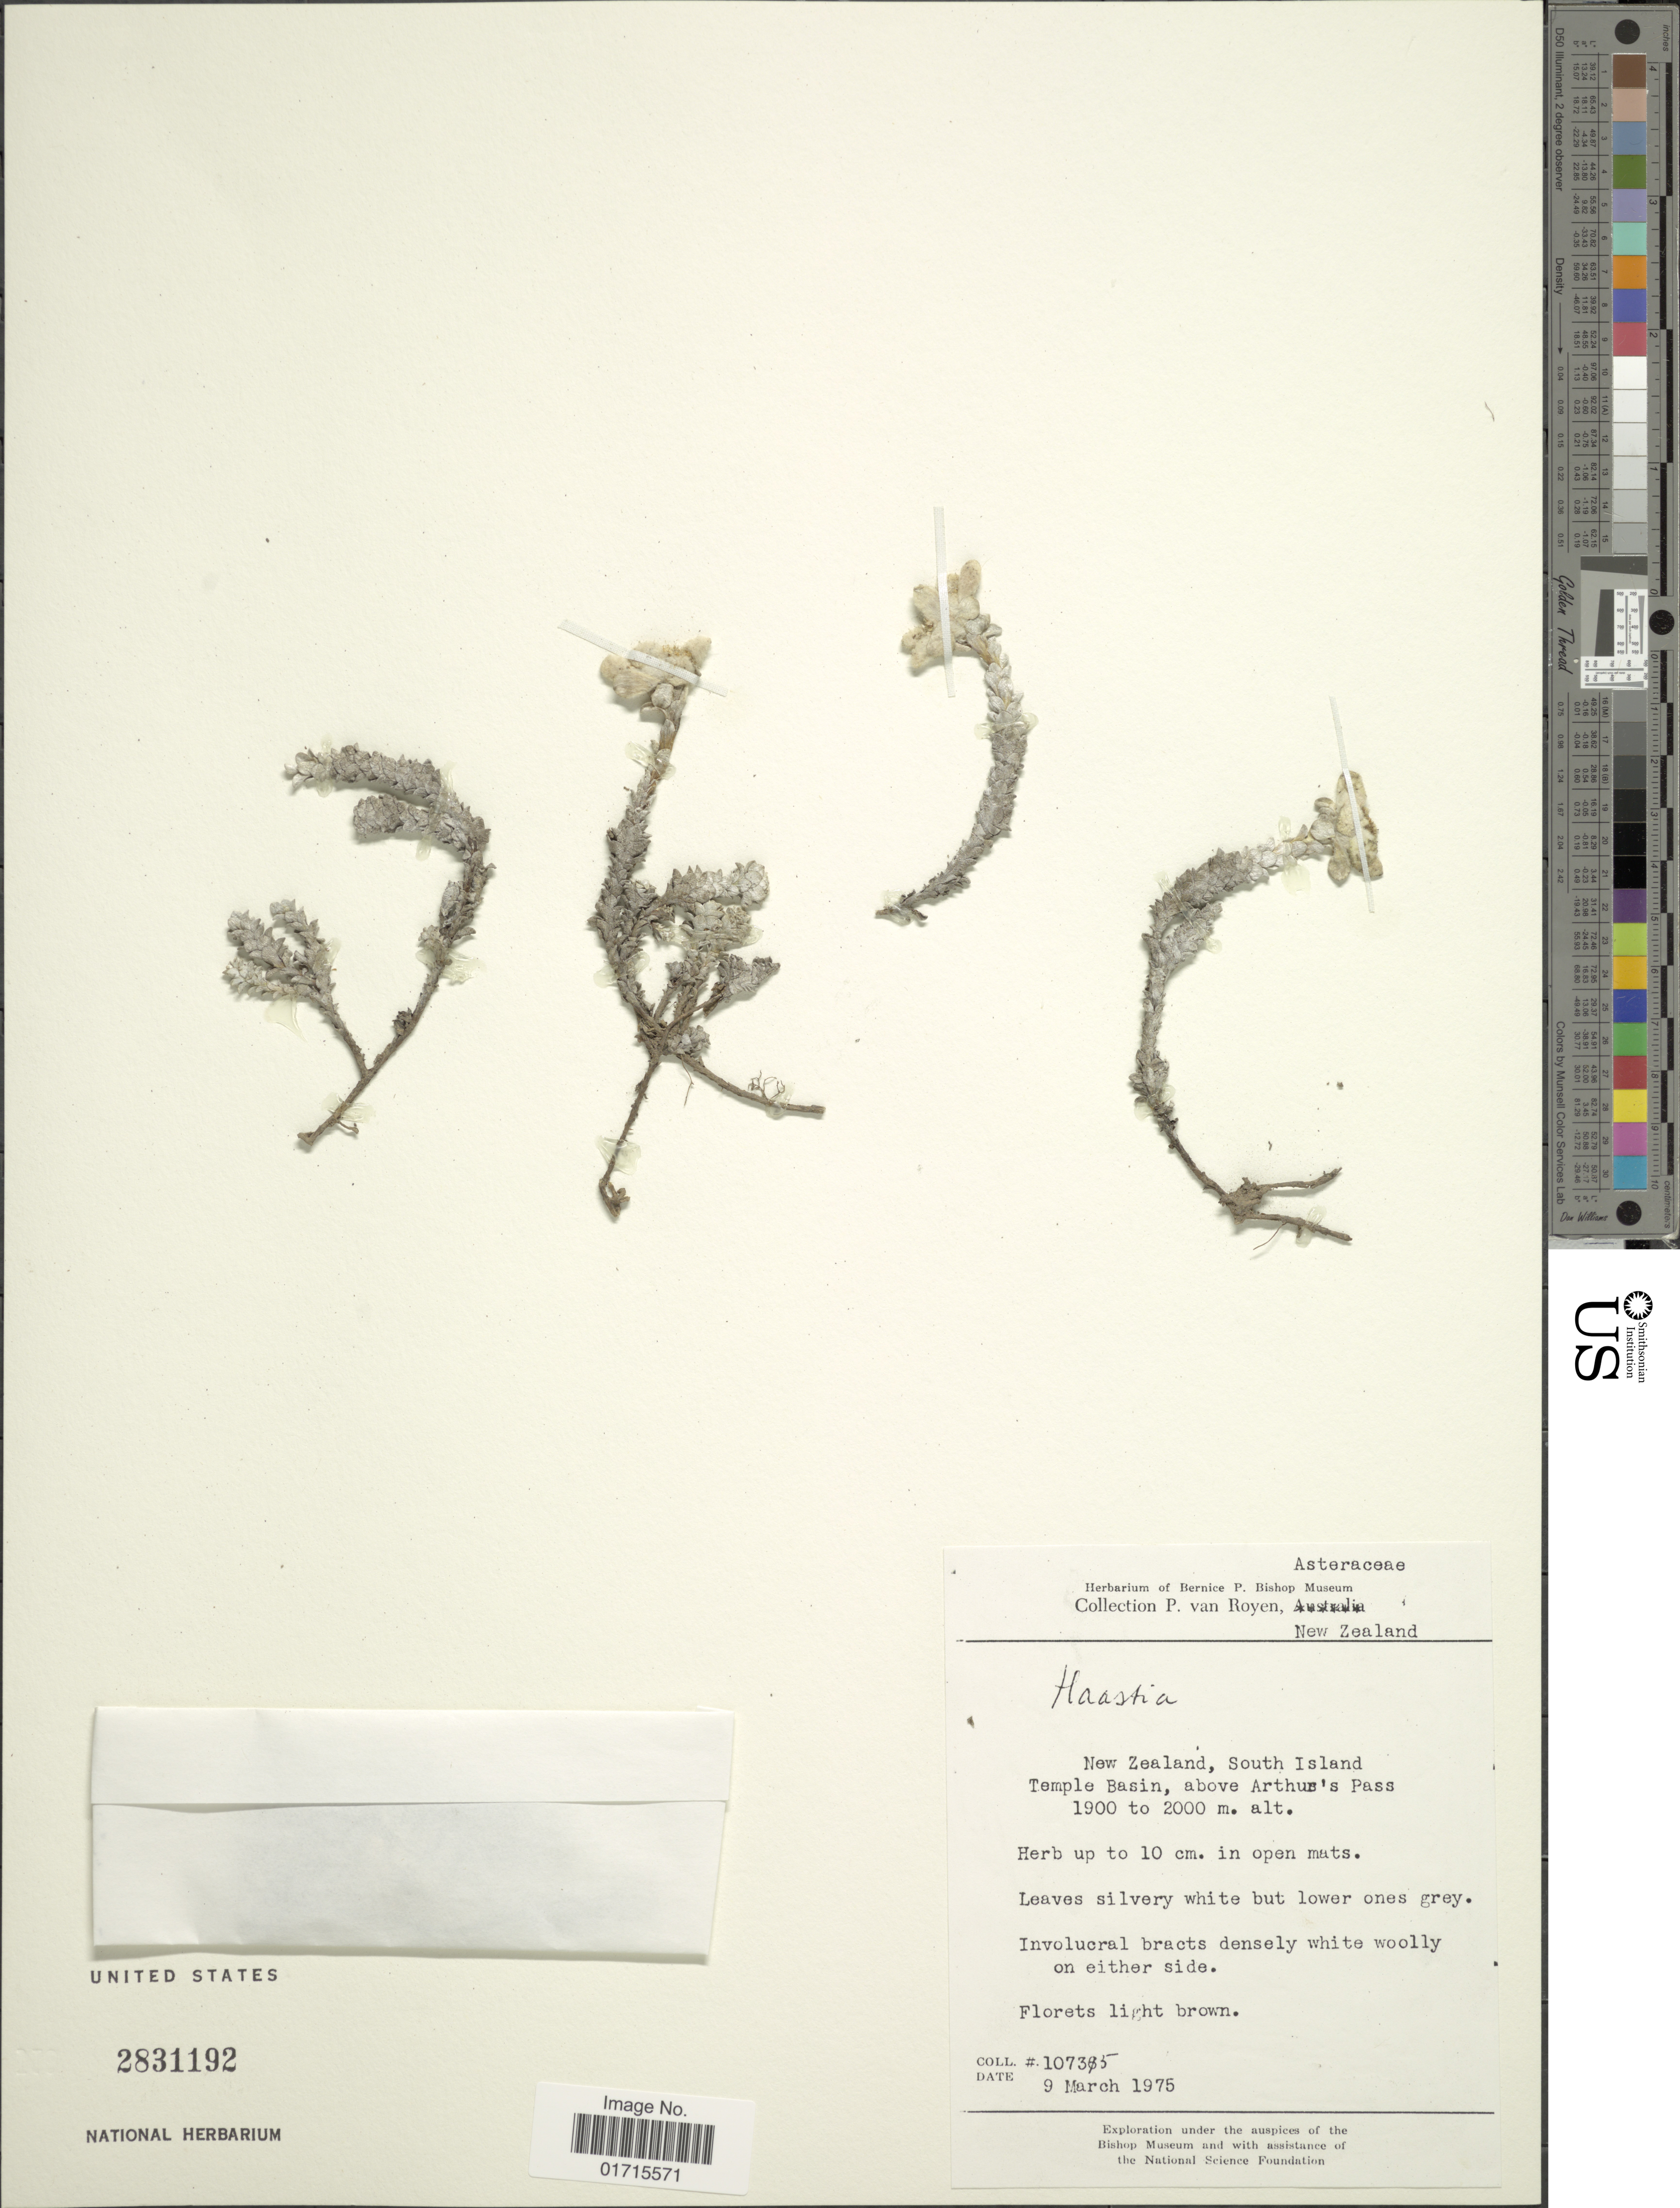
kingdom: Plantae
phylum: Tracheophyta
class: Magnoliopsida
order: Asterales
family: Asteraceae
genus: Haastia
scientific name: Haastia sp.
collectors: P. van Royen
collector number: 10735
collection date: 1975-03-09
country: New Zealand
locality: New Zealand, South Island. Temple basin, above Arthur's Pass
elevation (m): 1900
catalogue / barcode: US 2831192